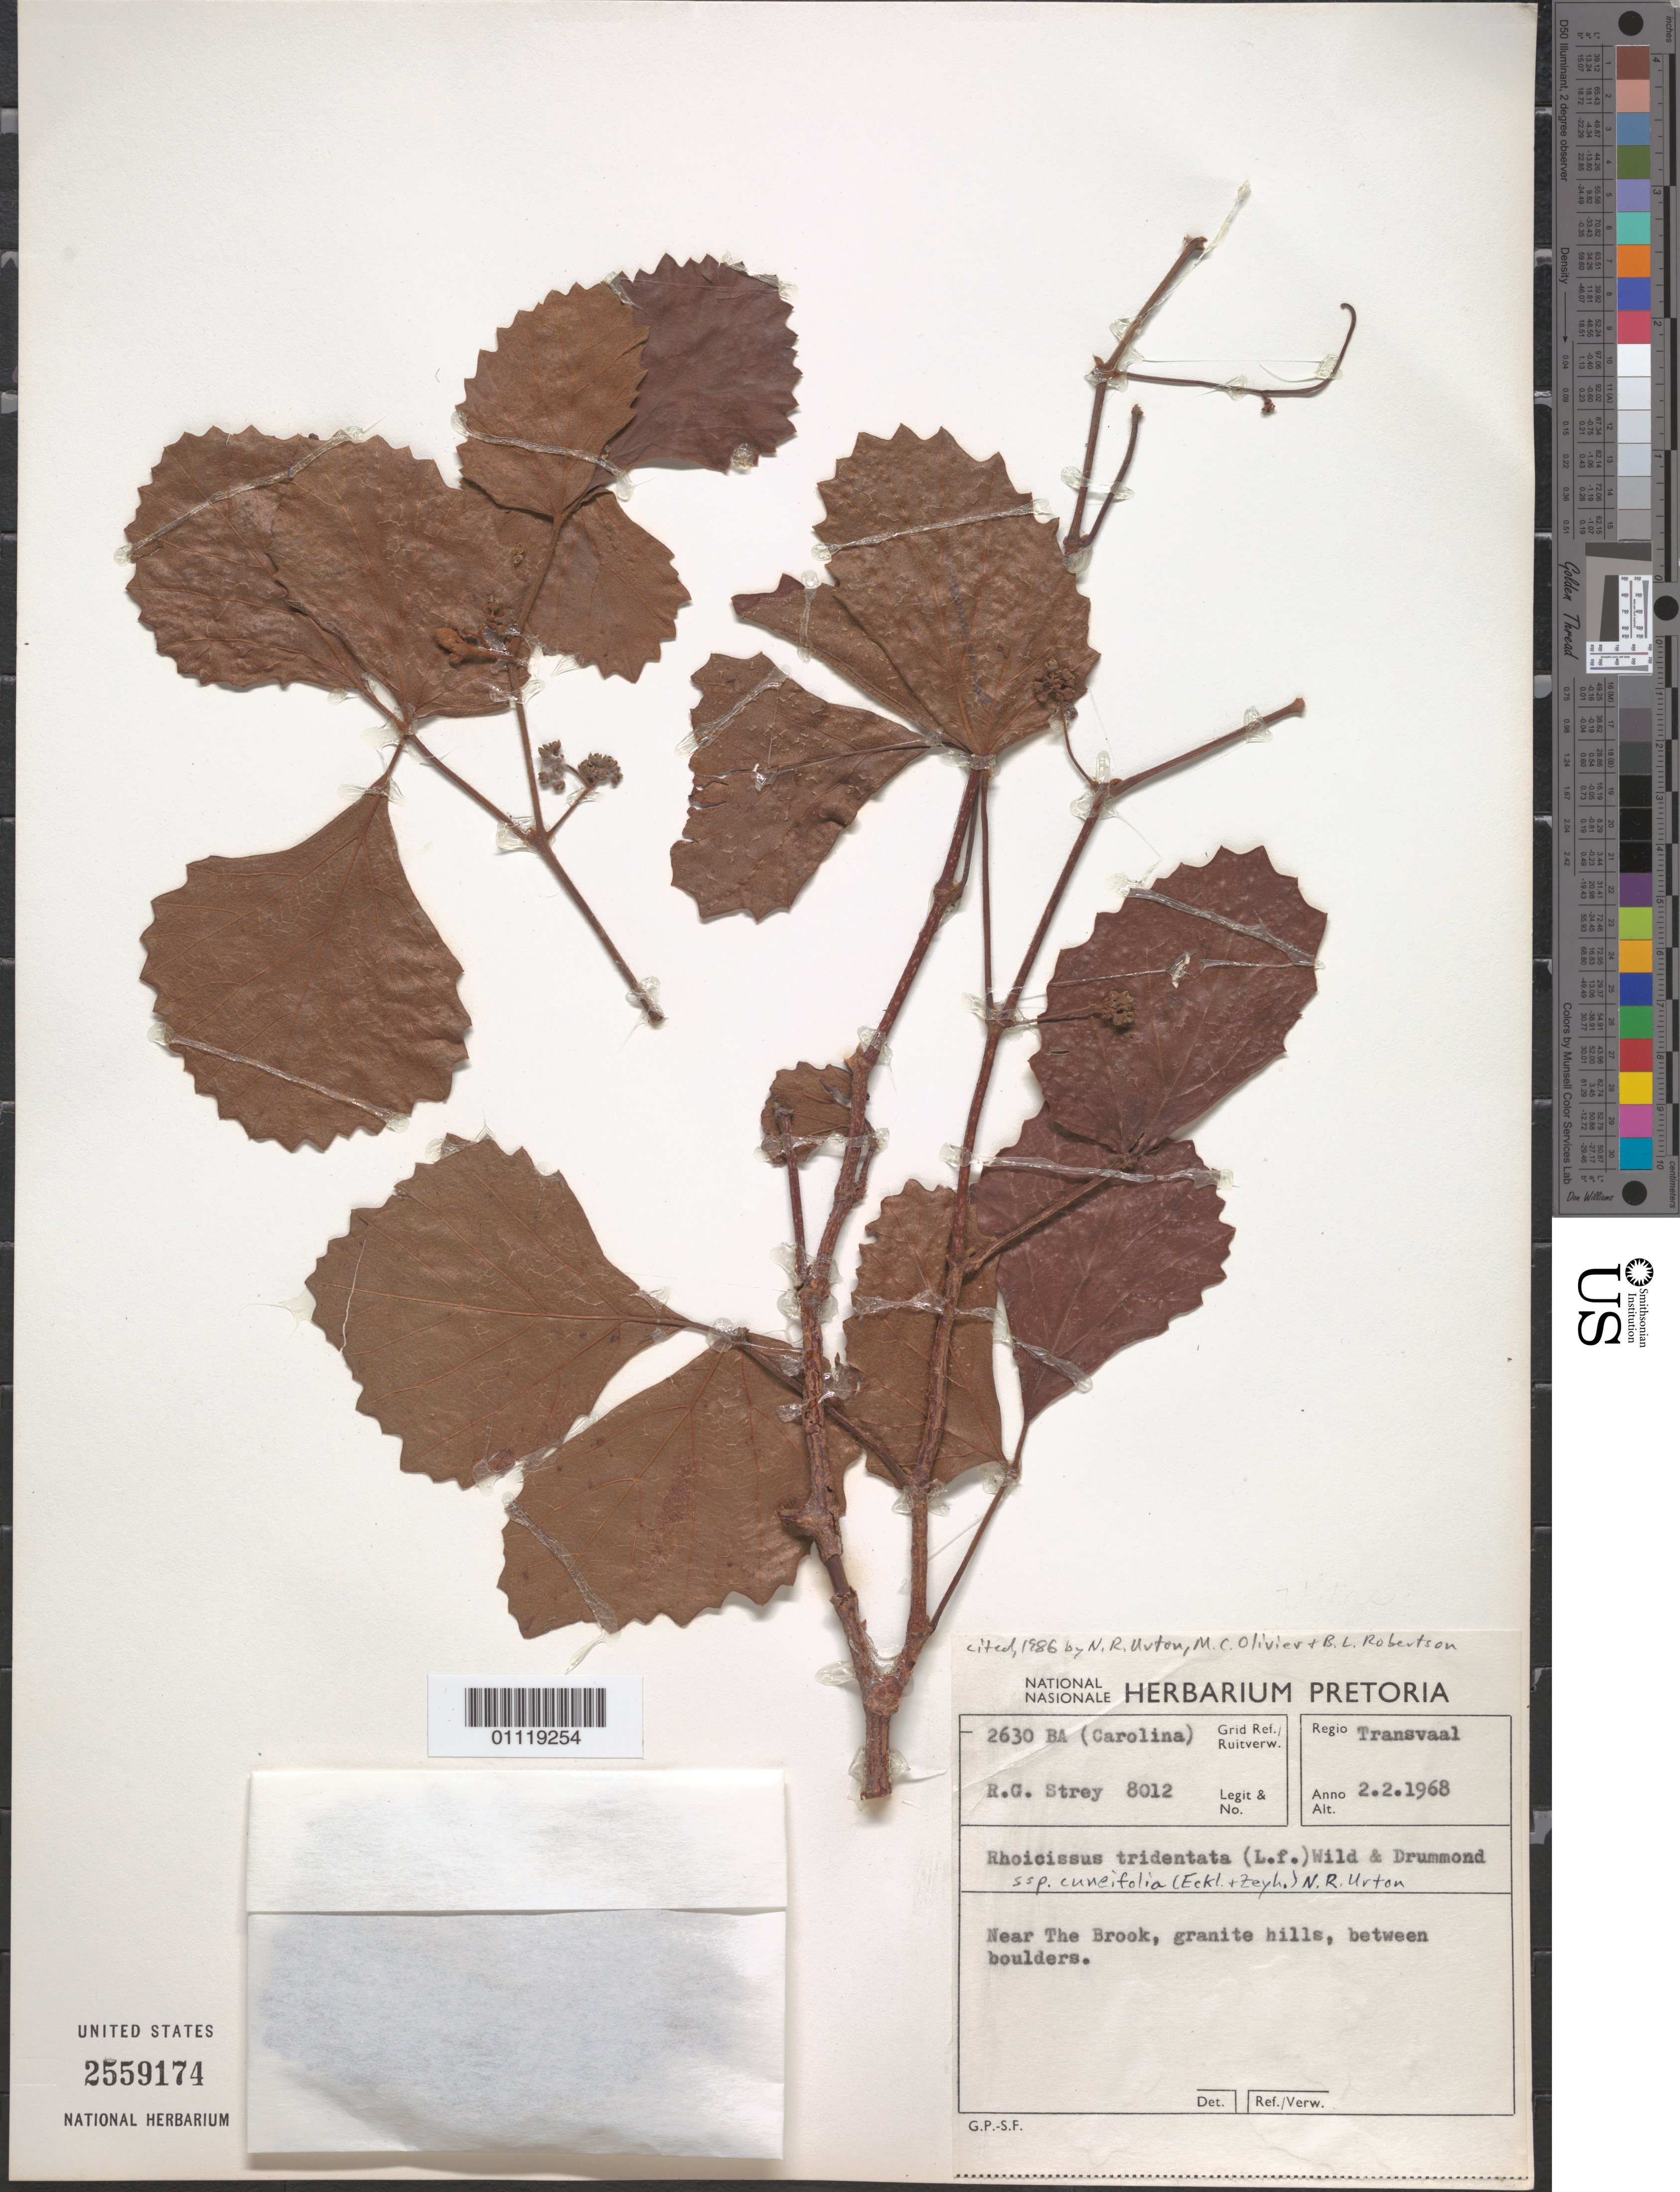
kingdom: Plantae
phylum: Tracheophyta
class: Magnoliopsida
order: Vitales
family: Vitaceae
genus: Rhoicissus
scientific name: Rhoicissus tridentata subsp. cuneifolia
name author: (Eckl. & Zeyh.) Urton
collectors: R. G. Strey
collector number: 8012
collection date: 1968-02-02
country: South Africa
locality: Near The Brook. Transvaal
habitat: Granite hills, between boulders.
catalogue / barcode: US 2559174